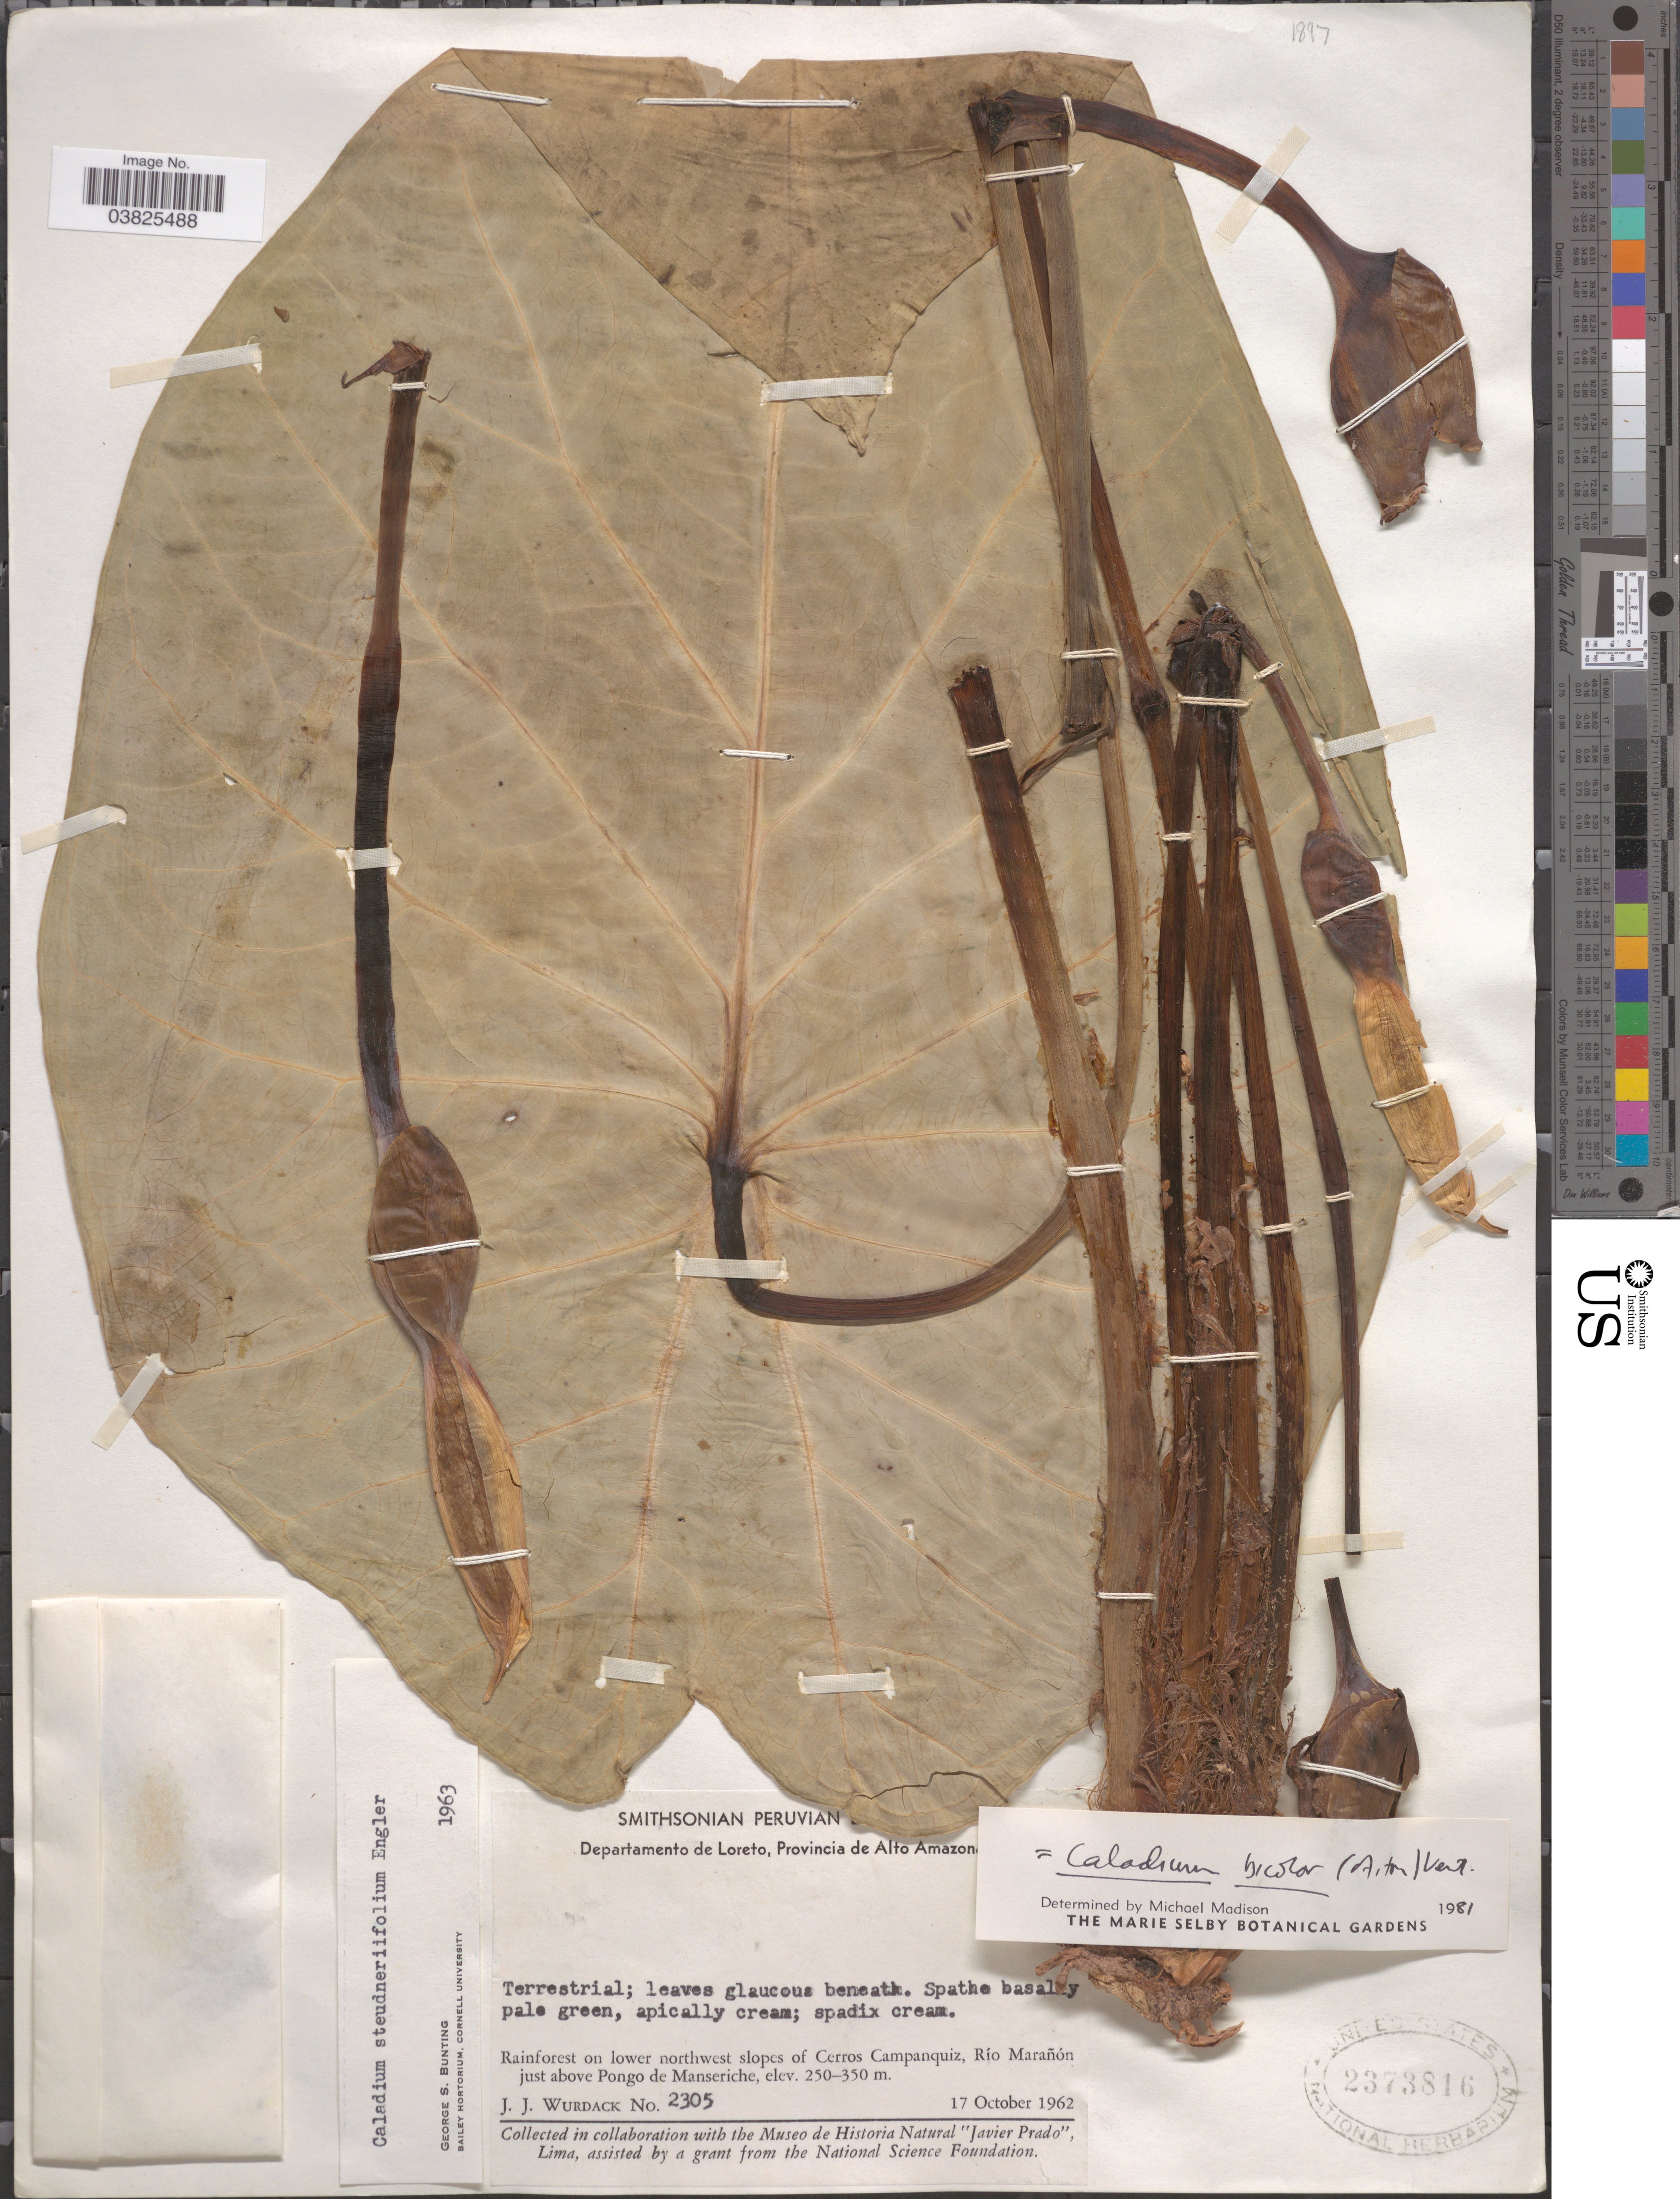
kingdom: Plantae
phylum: Tracheophyta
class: Liliopsida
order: Alismatales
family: Araceae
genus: Caladium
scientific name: Caladium bicolor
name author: (Aiton) Vent.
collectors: J. J. Wurdack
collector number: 2305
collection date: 1962-10-17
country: Peru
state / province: Loreto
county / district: Alto Amazonas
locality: Departamento de Loreto, Provincia de Alto Amazonas. On lower northwest slopes of Cerros Campanquiz, Río Marañón just above Pongo de Manseriche.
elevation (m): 250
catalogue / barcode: US 2373816